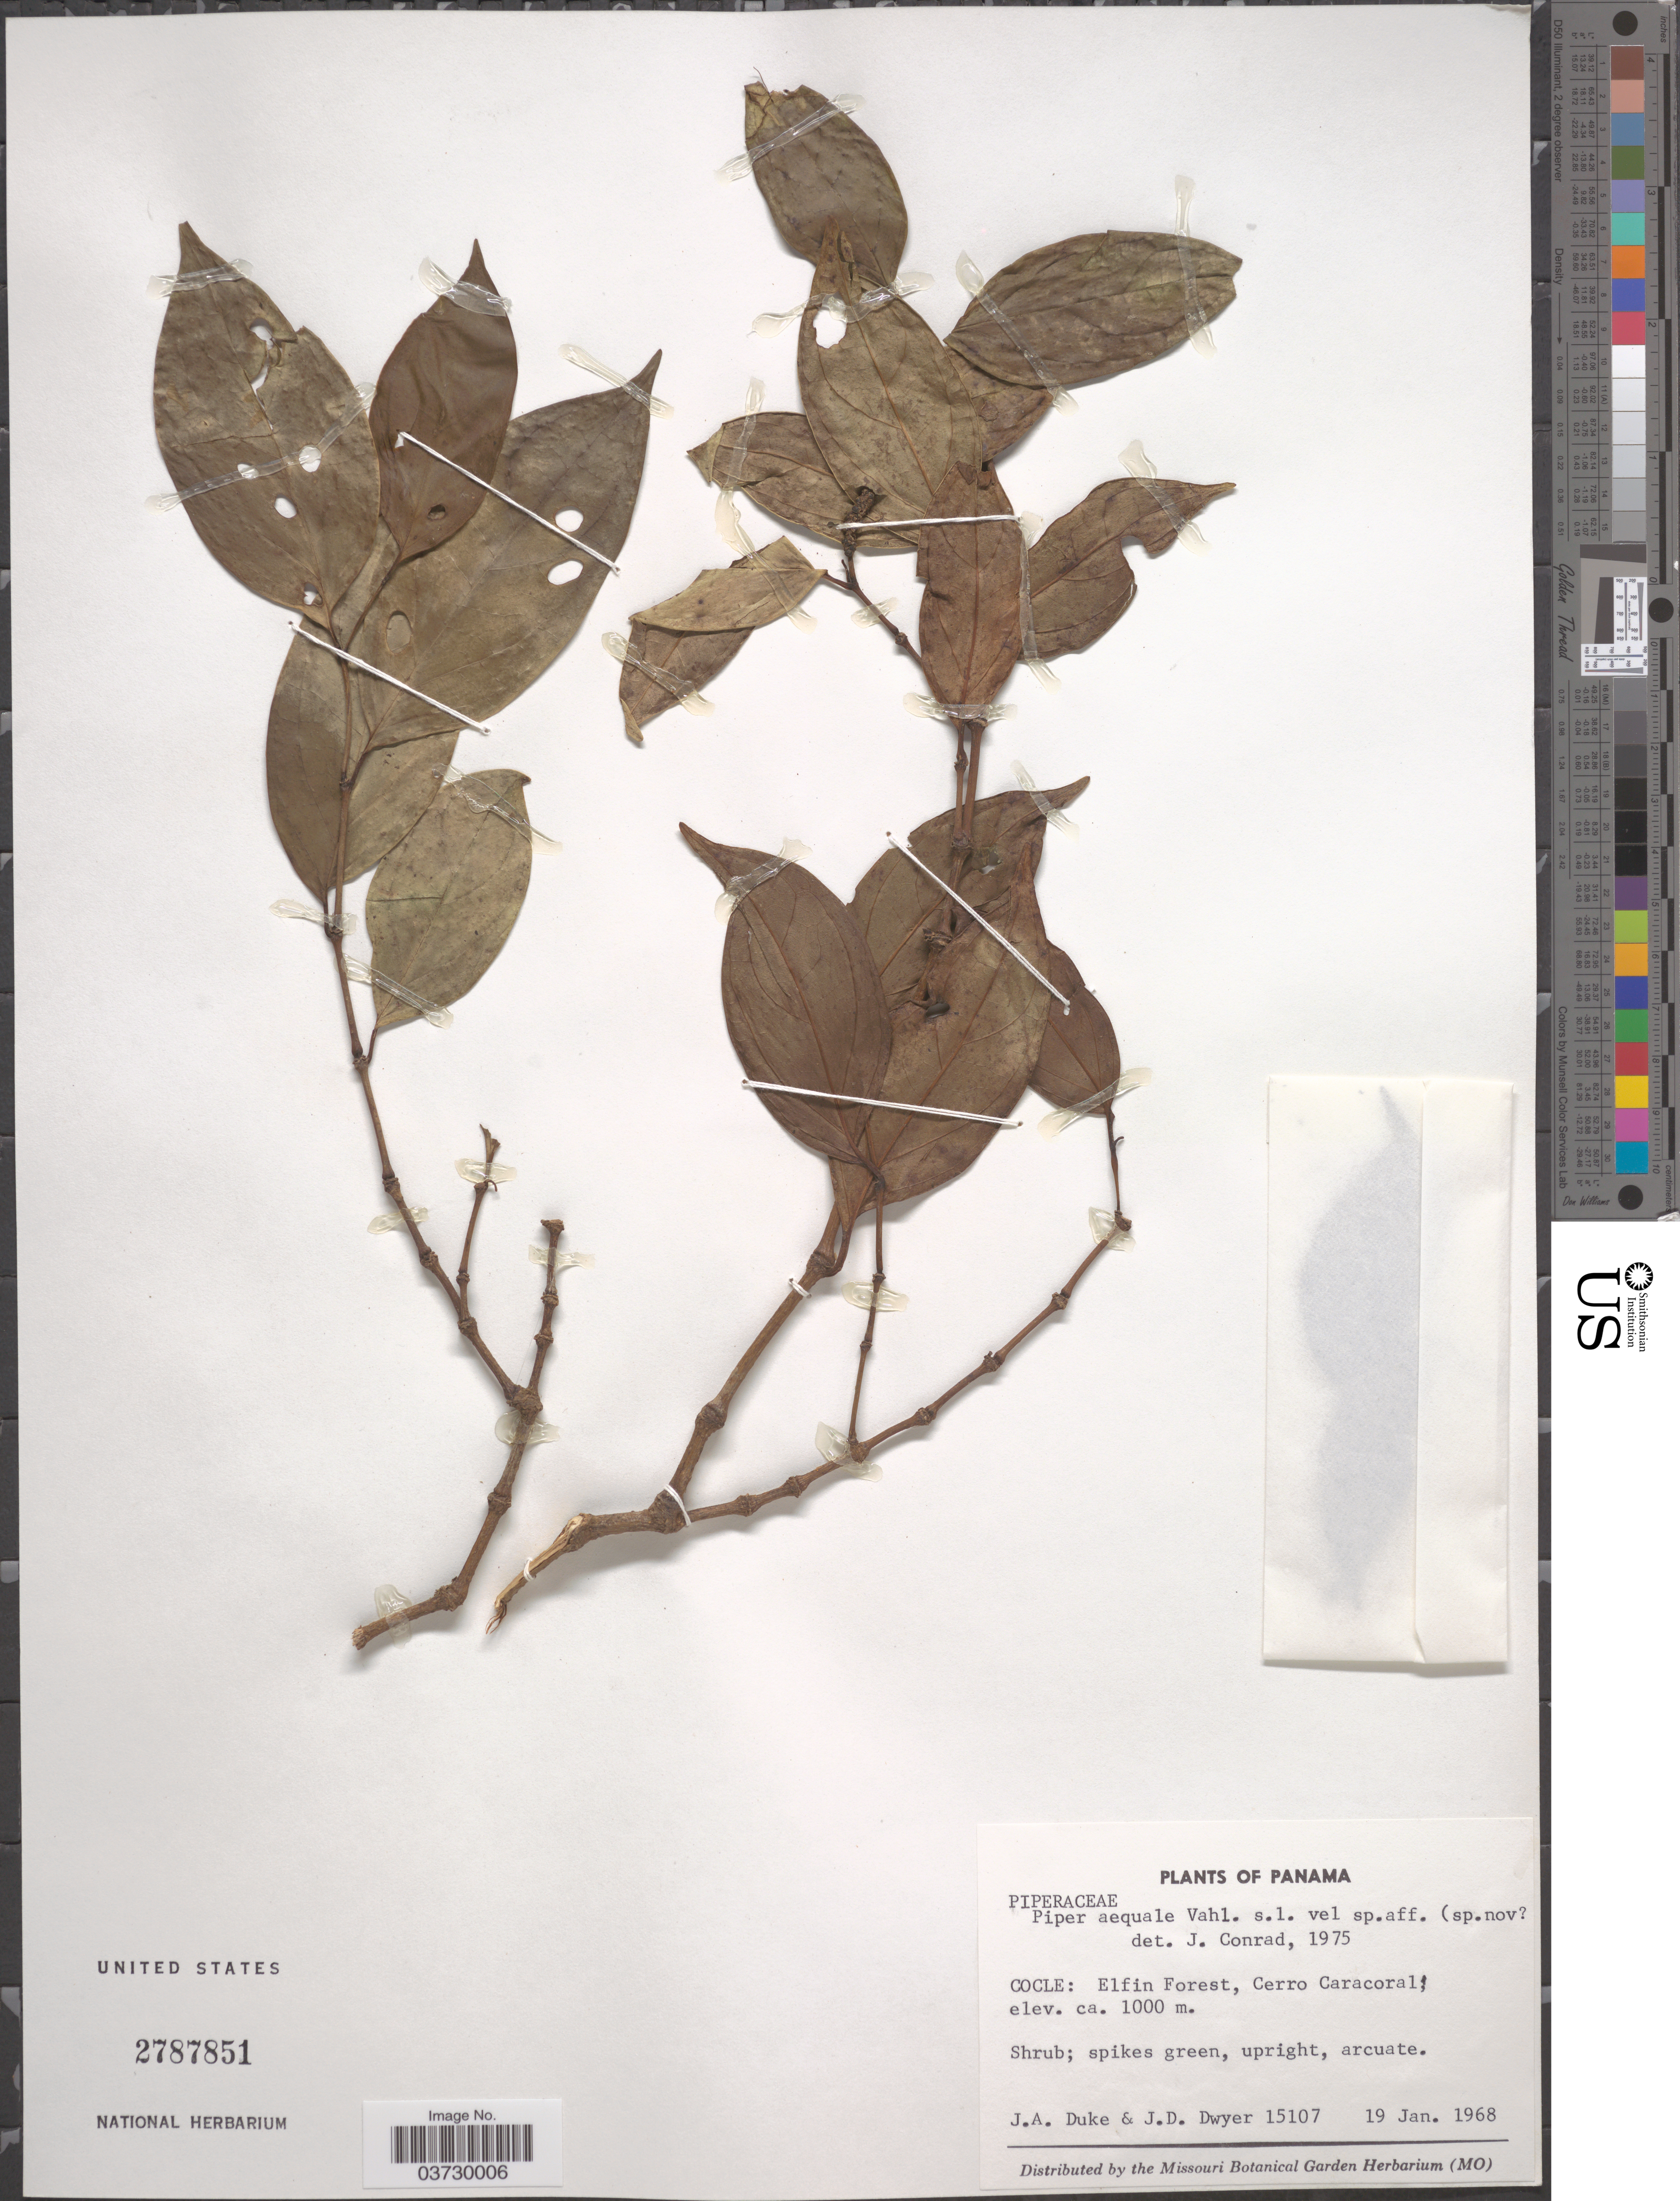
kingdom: Plantae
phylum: Tracheophyta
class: Magnoliopsida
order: Piperales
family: Piperaceae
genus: Piper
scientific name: Piper aequale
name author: Vahl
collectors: J. A. Duke & J. D. Dwyer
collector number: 15107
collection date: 1968-01-19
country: Panama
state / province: Cocle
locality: Elfin Forest, Cerro Caracoral.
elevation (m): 1000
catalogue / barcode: US 2787851